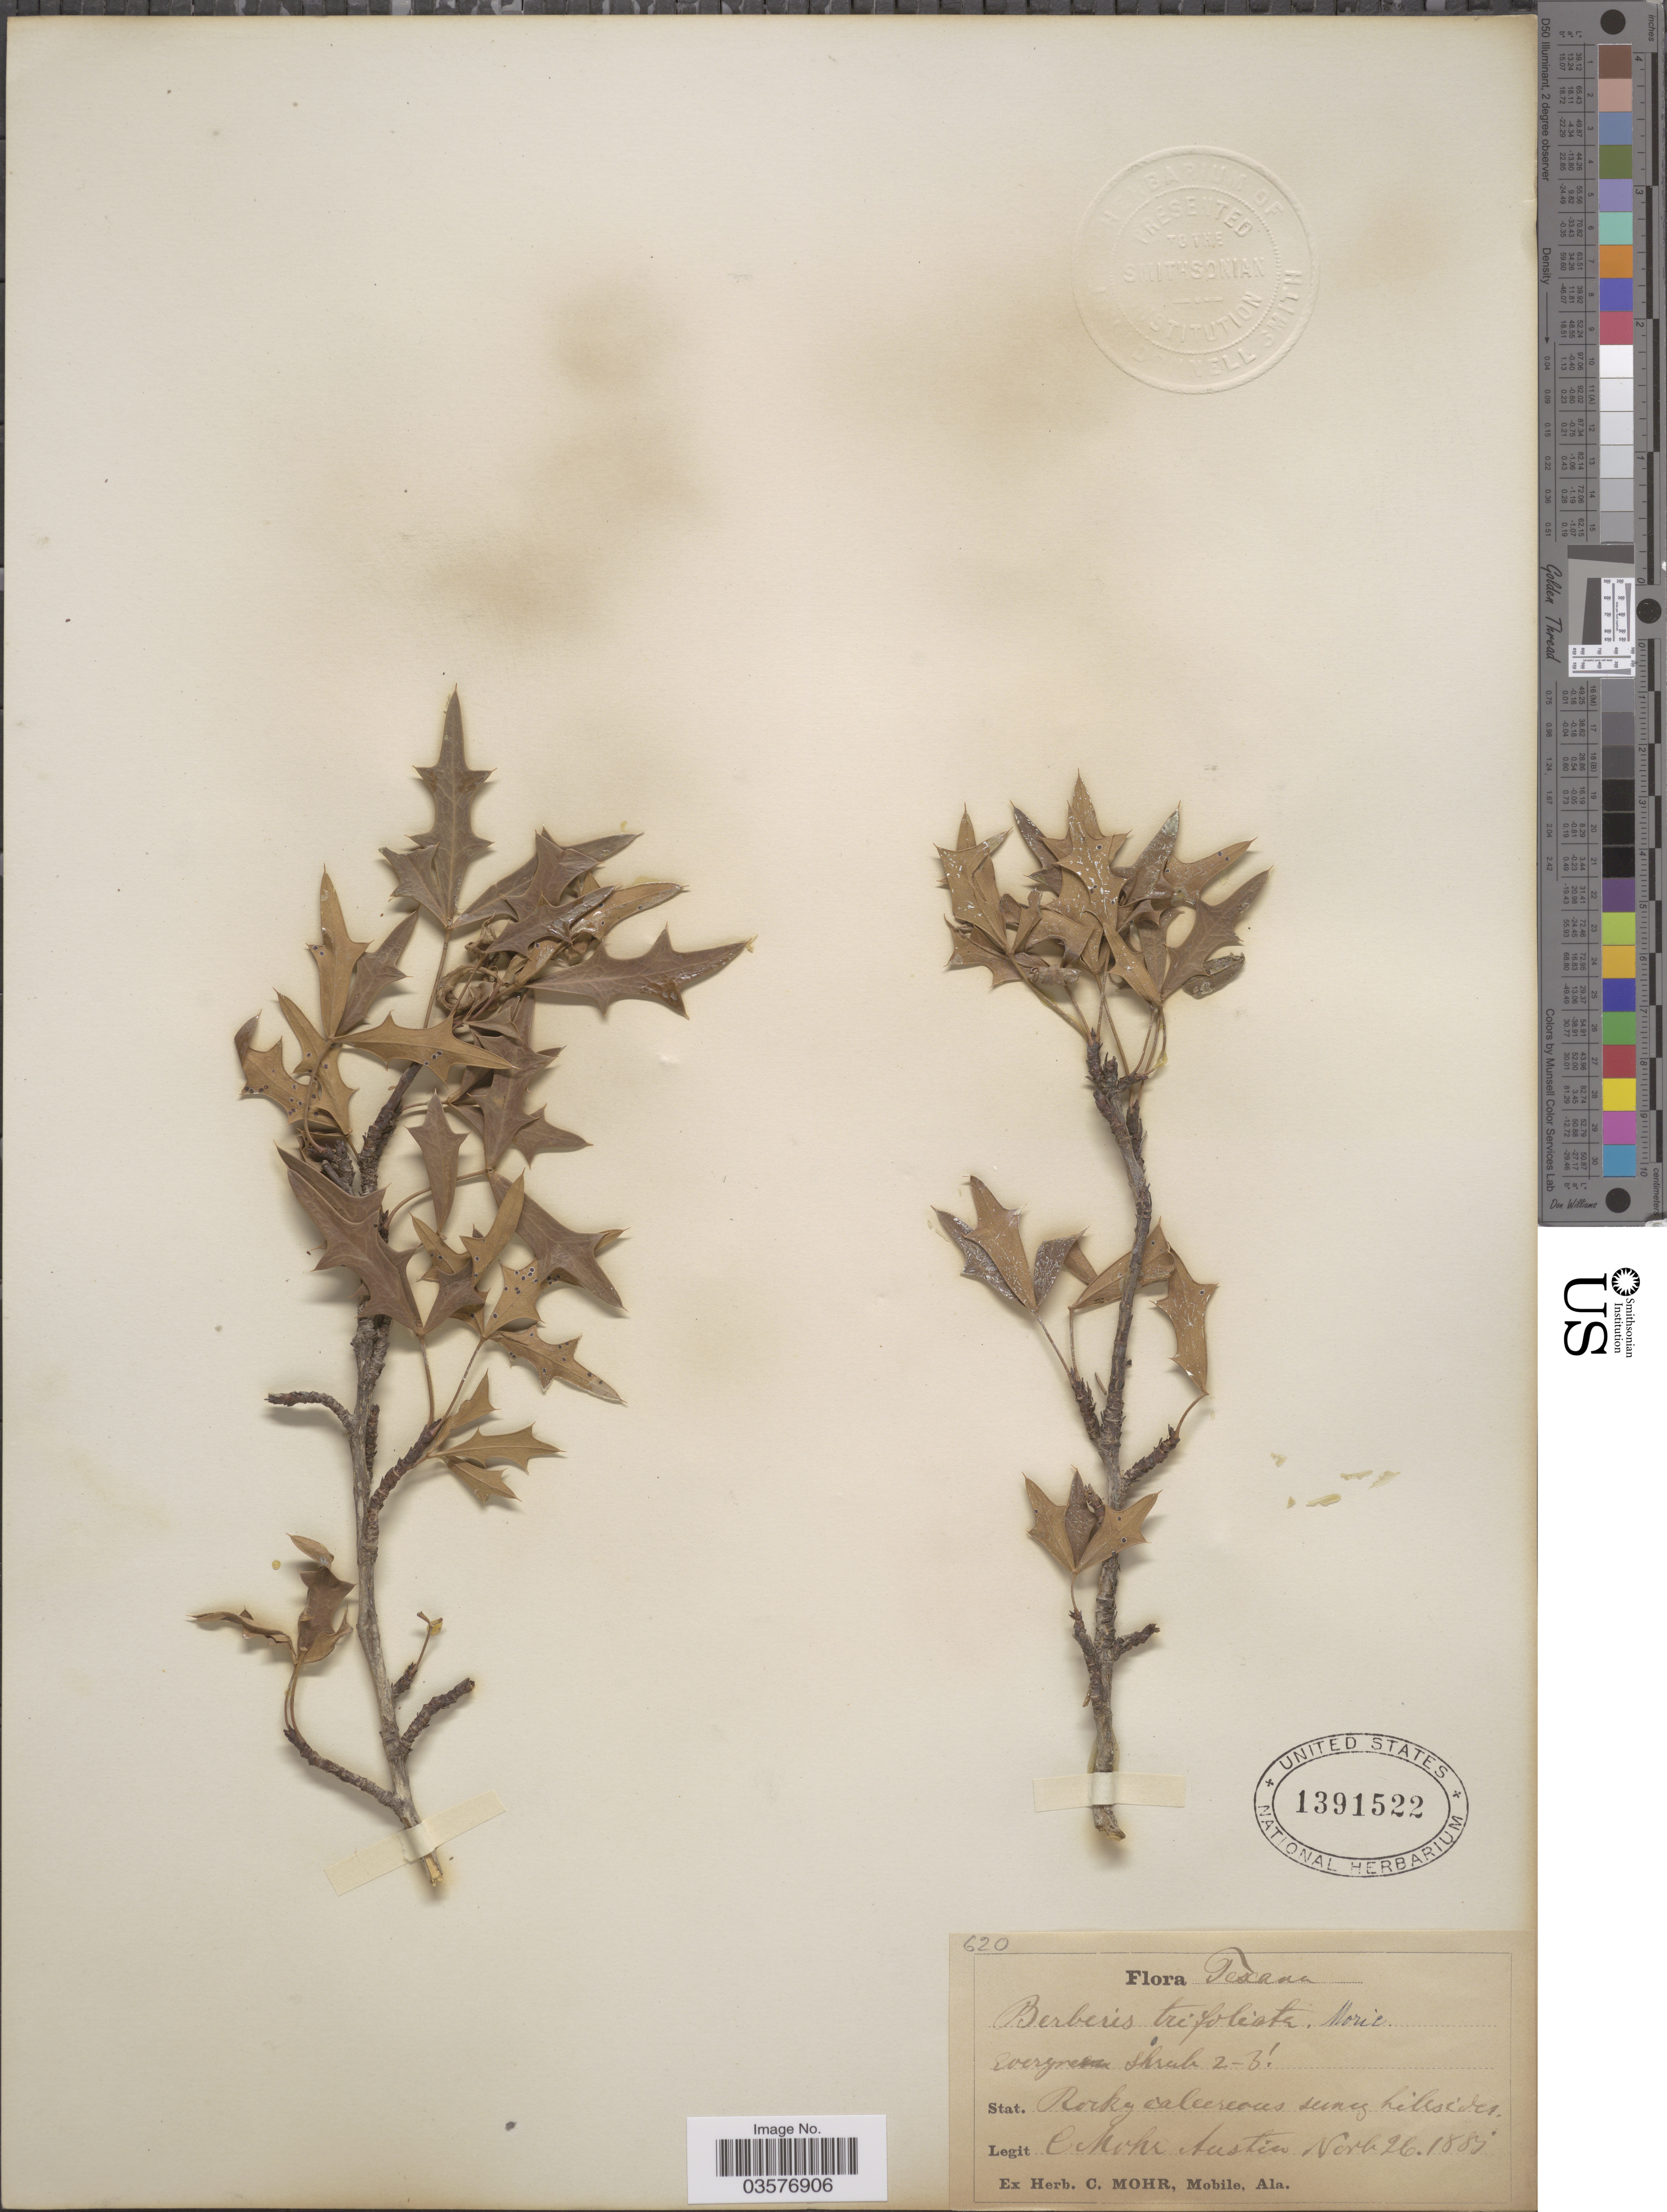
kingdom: Plantae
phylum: Tracheophyta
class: Magnoliopsida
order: Ranunculales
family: Berberidaceae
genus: Mahonia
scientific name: Mahonia trifoliolata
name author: (Monic.) Fedde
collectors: C. T. Mohr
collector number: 620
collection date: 1887-11-26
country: United States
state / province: Texas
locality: Rocky calcareous sunny hillsides. Austin.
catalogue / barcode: US 1391522